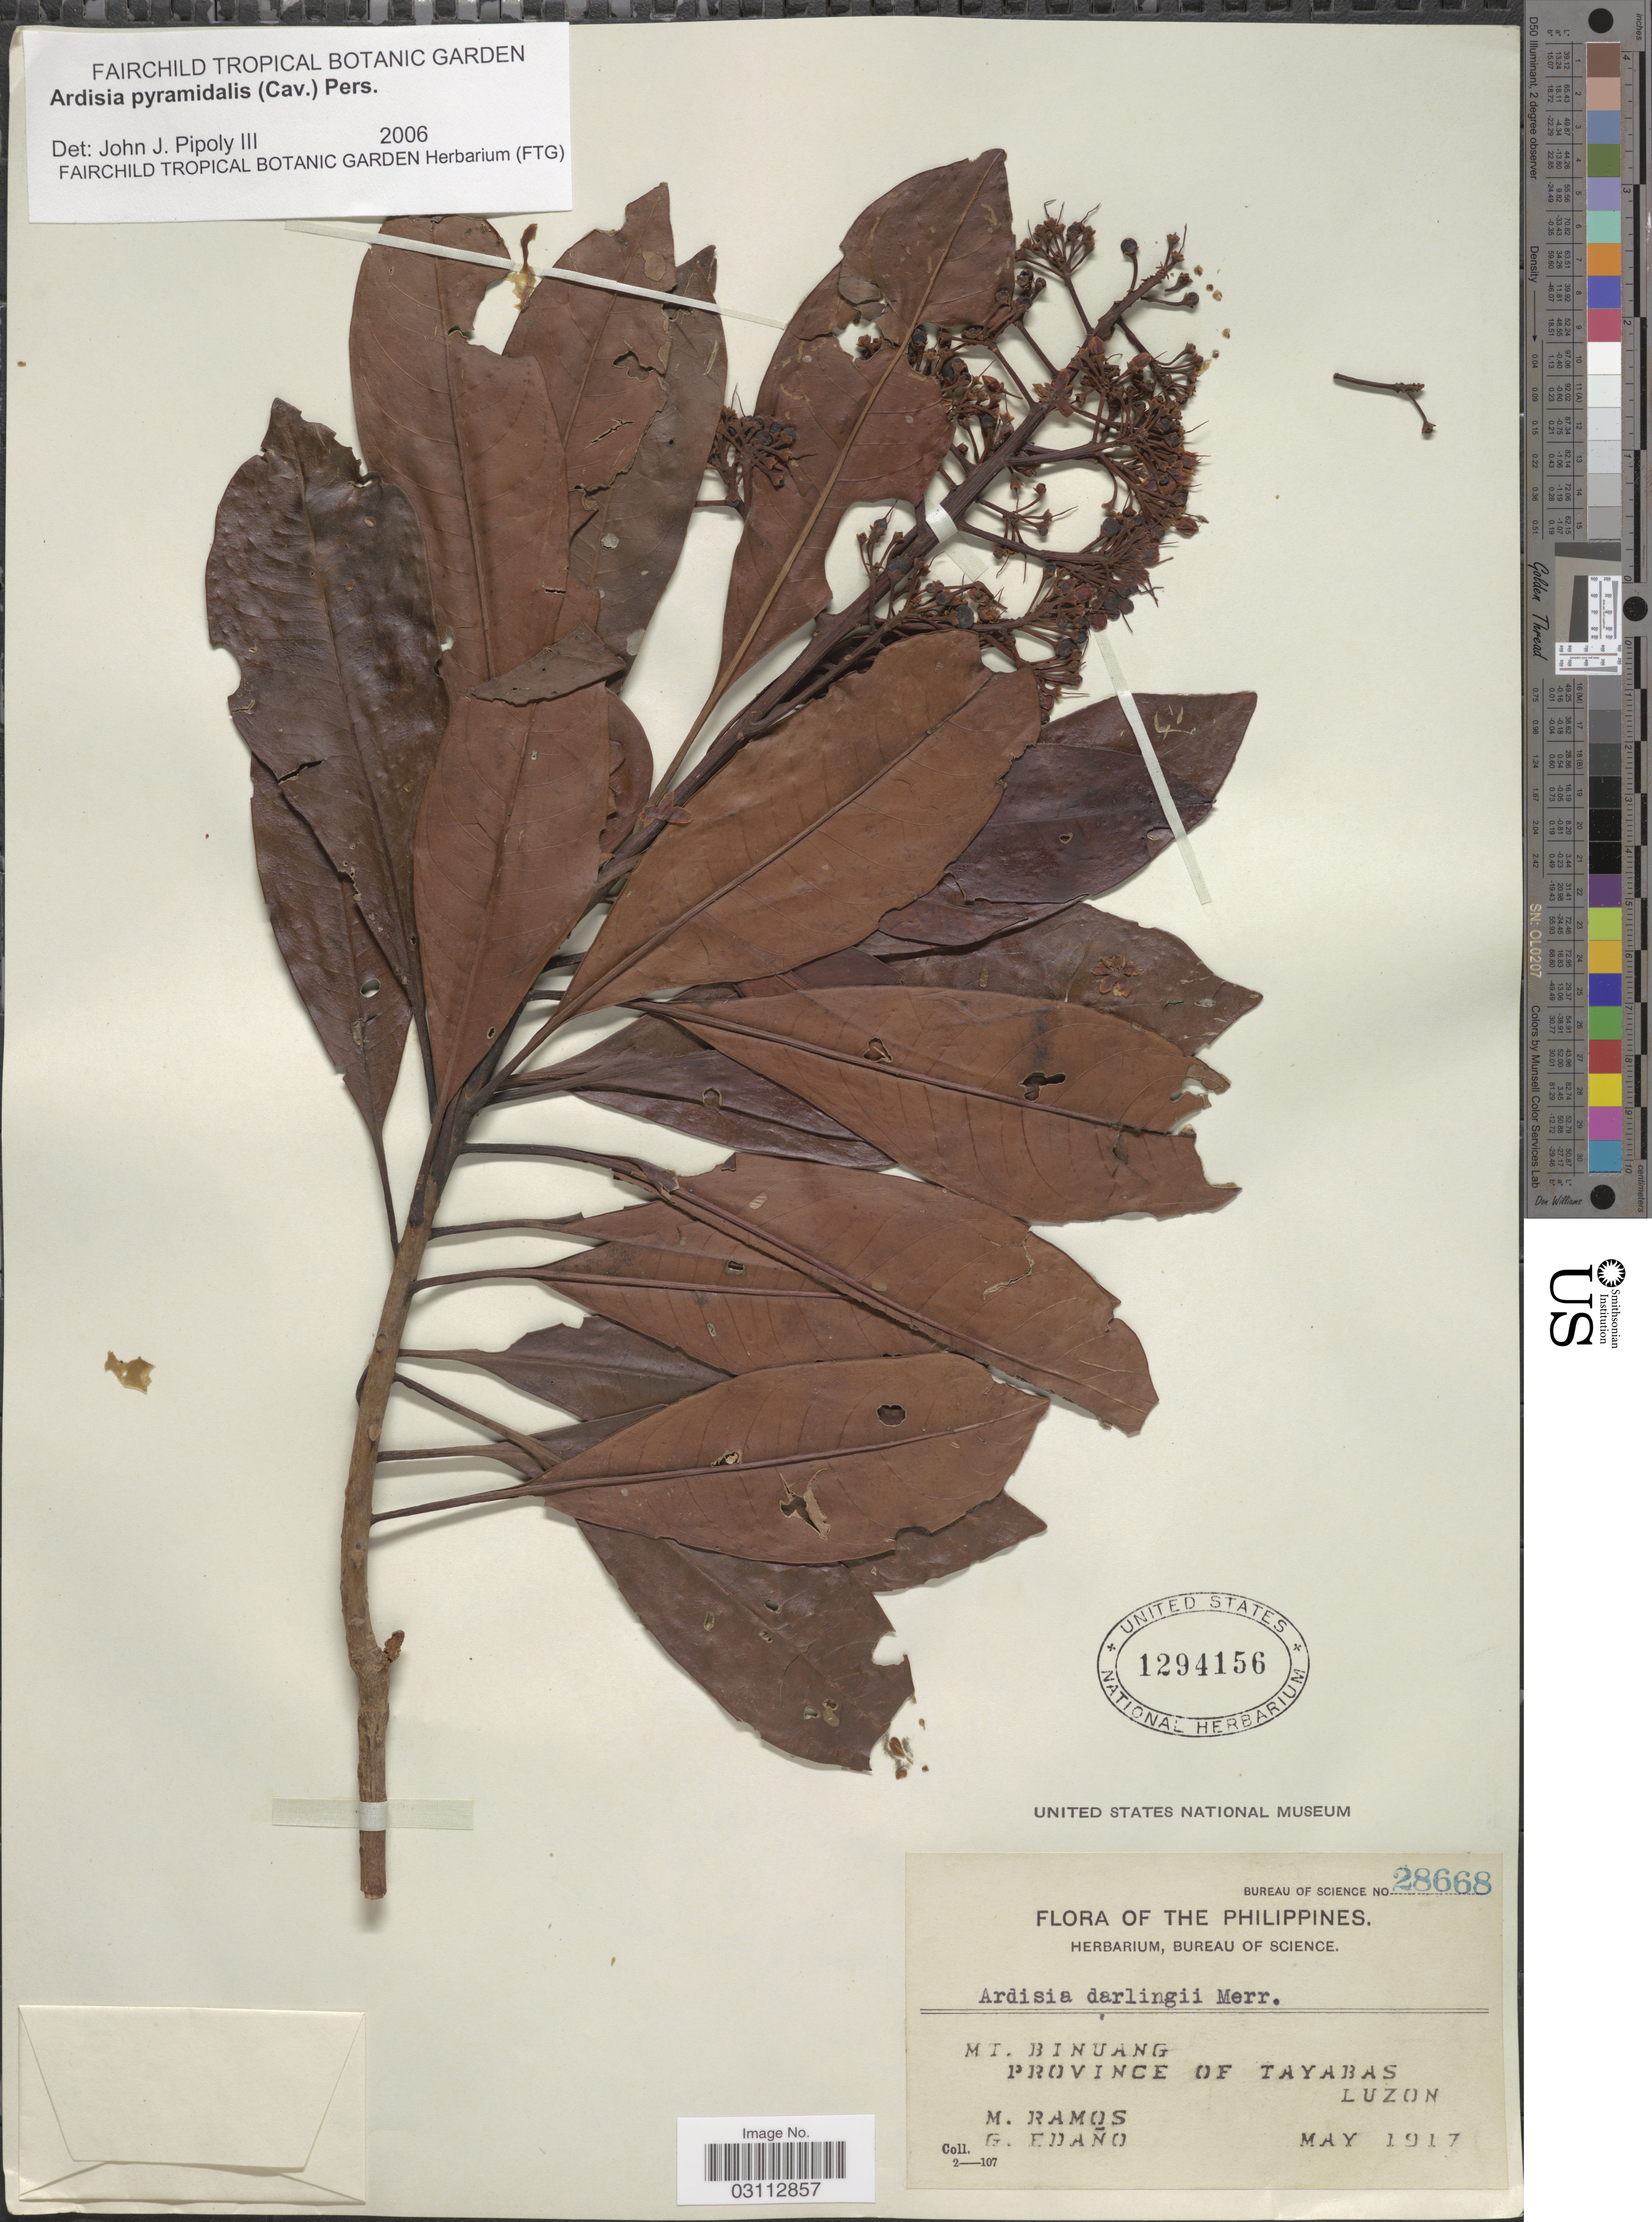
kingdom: Plantae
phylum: Tracheophyta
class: Magnoliopsida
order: Ericales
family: Primulaceae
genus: Ardisia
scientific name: Ardisia pyramidalis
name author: (Cav.) Pers.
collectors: M. Ramos & G. Edaño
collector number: Bureau of Science 28668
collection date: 1917-05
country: Philippines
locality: Mt. Binuang. Province of Tayabas. Luzon.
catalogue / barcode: US 1294156